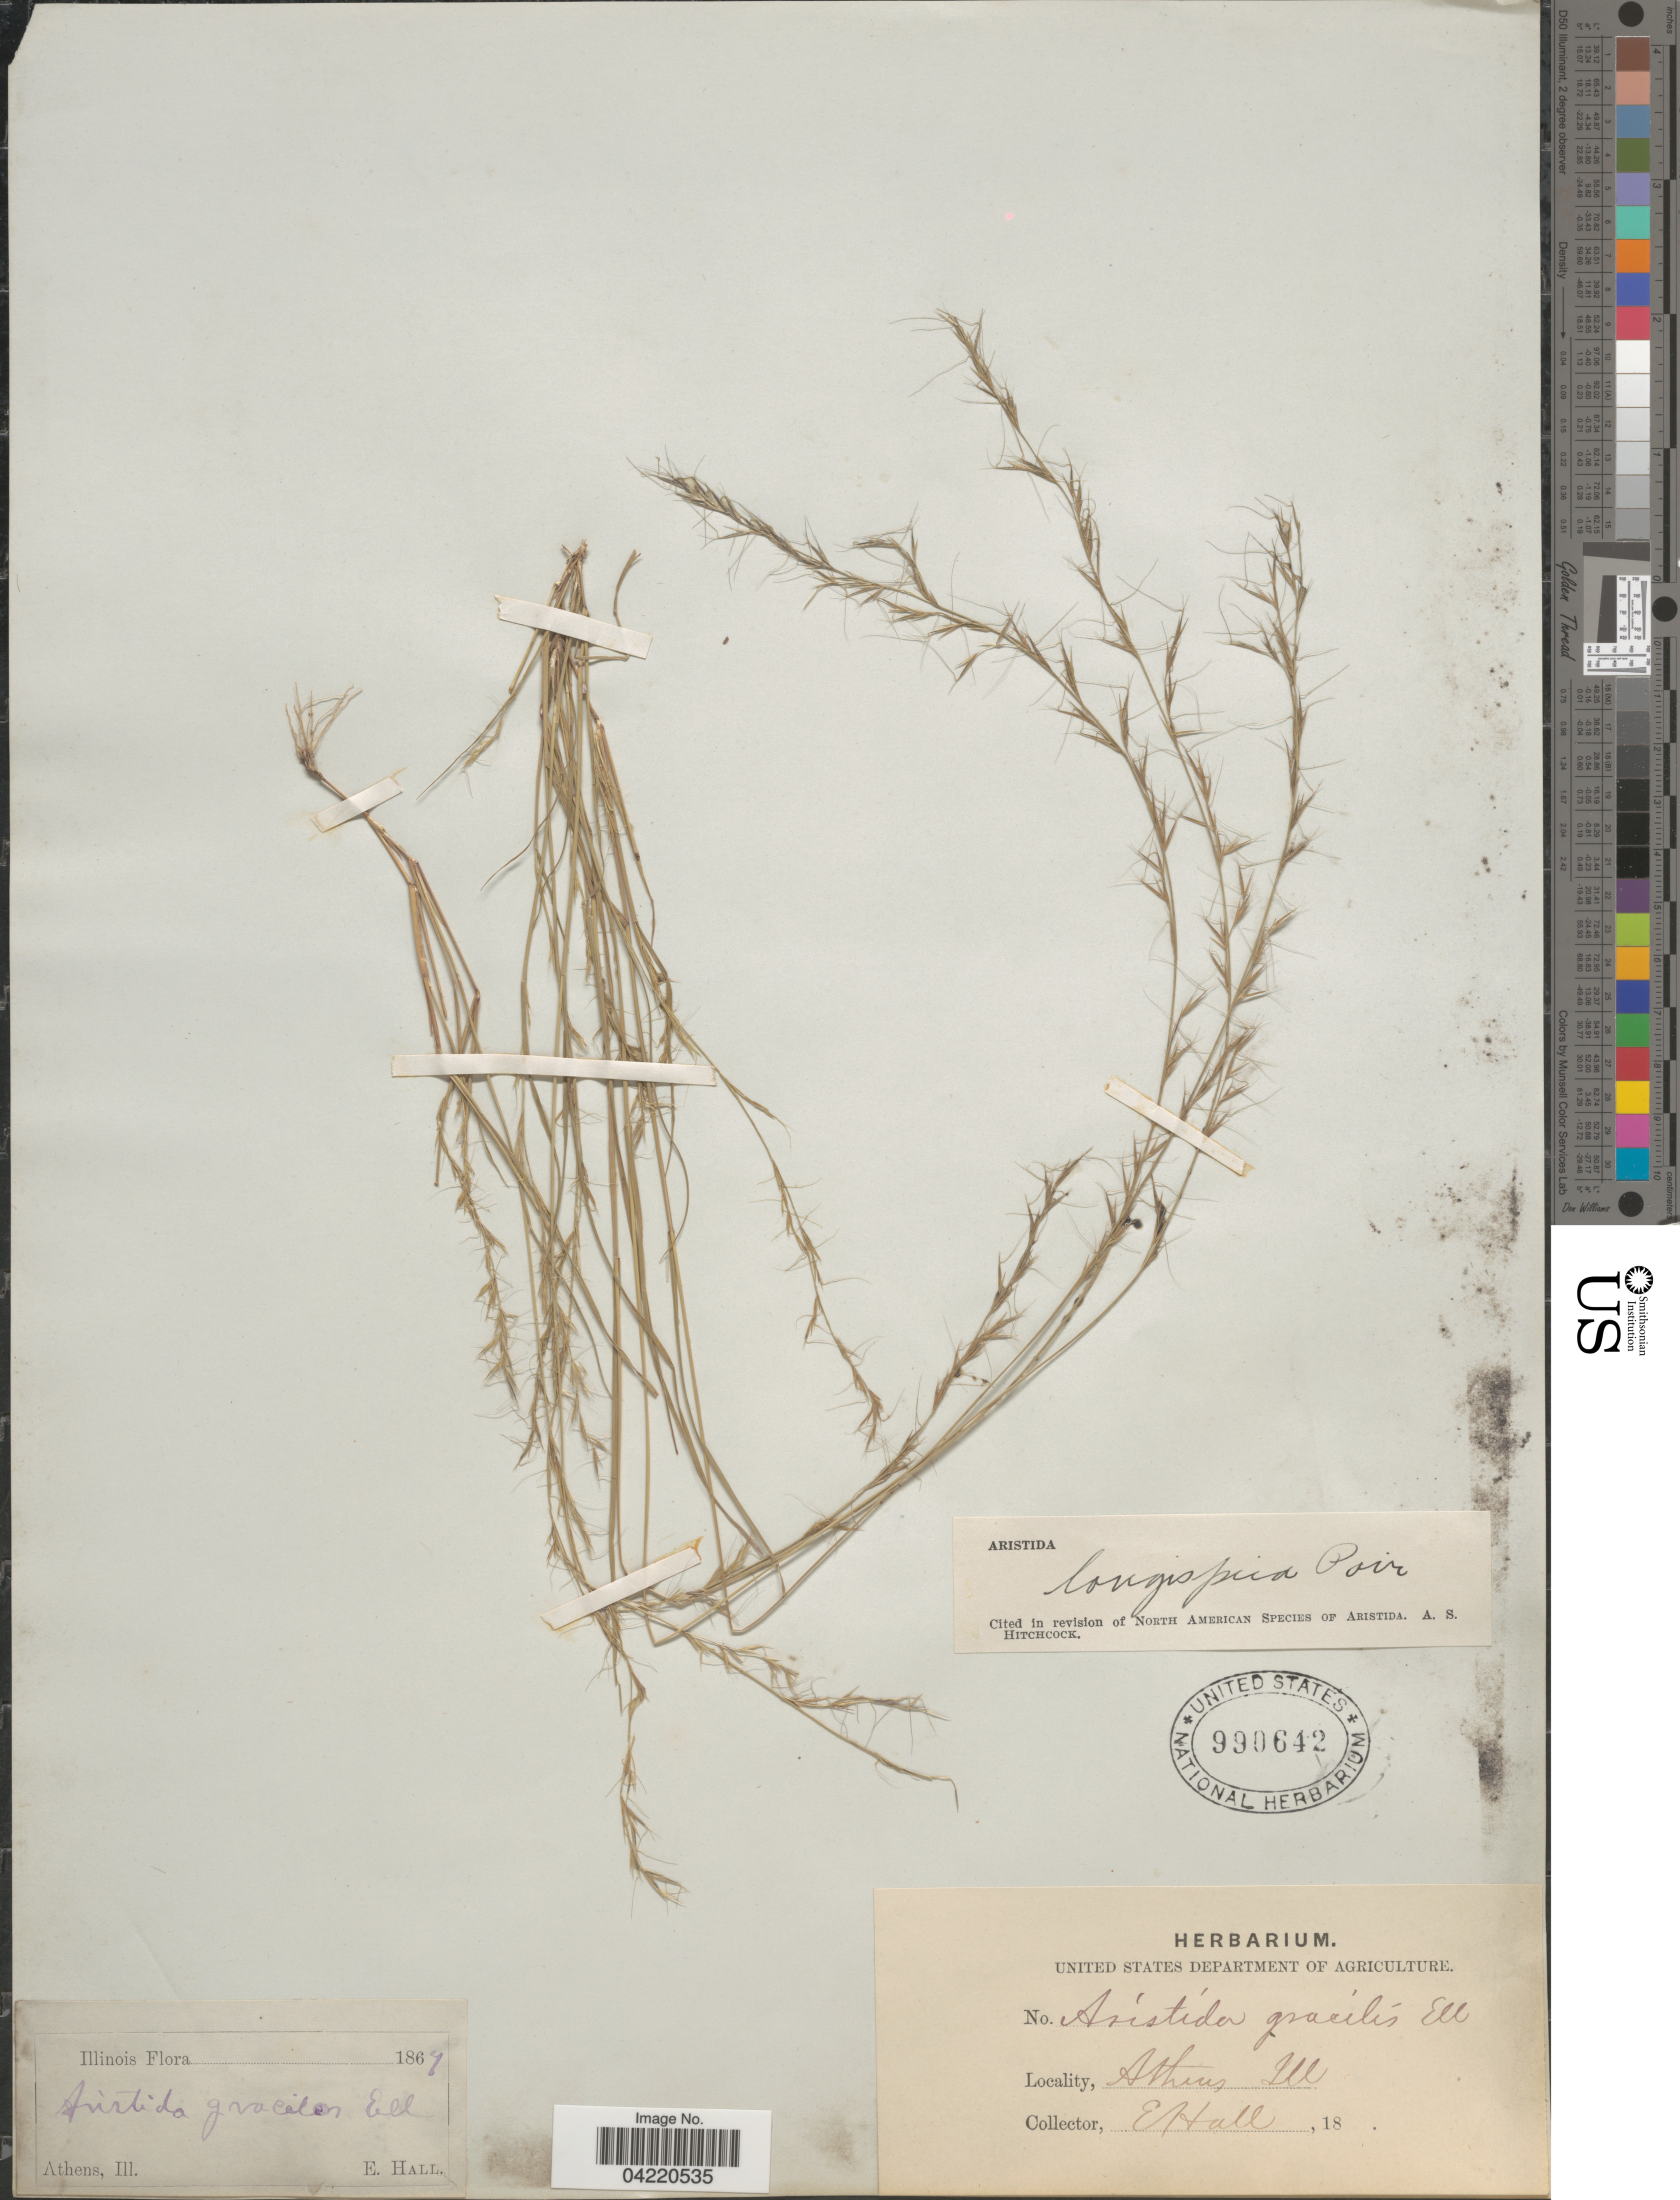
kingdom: Plantae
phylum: Tracheophyta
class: Liliopsida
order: Poales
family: Poaceae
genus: Aristida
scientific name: Aristida longespica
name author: Poir.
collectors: E. Hall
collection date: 1867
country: United States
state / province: Illinois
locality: Athens.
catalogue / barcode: US 990642